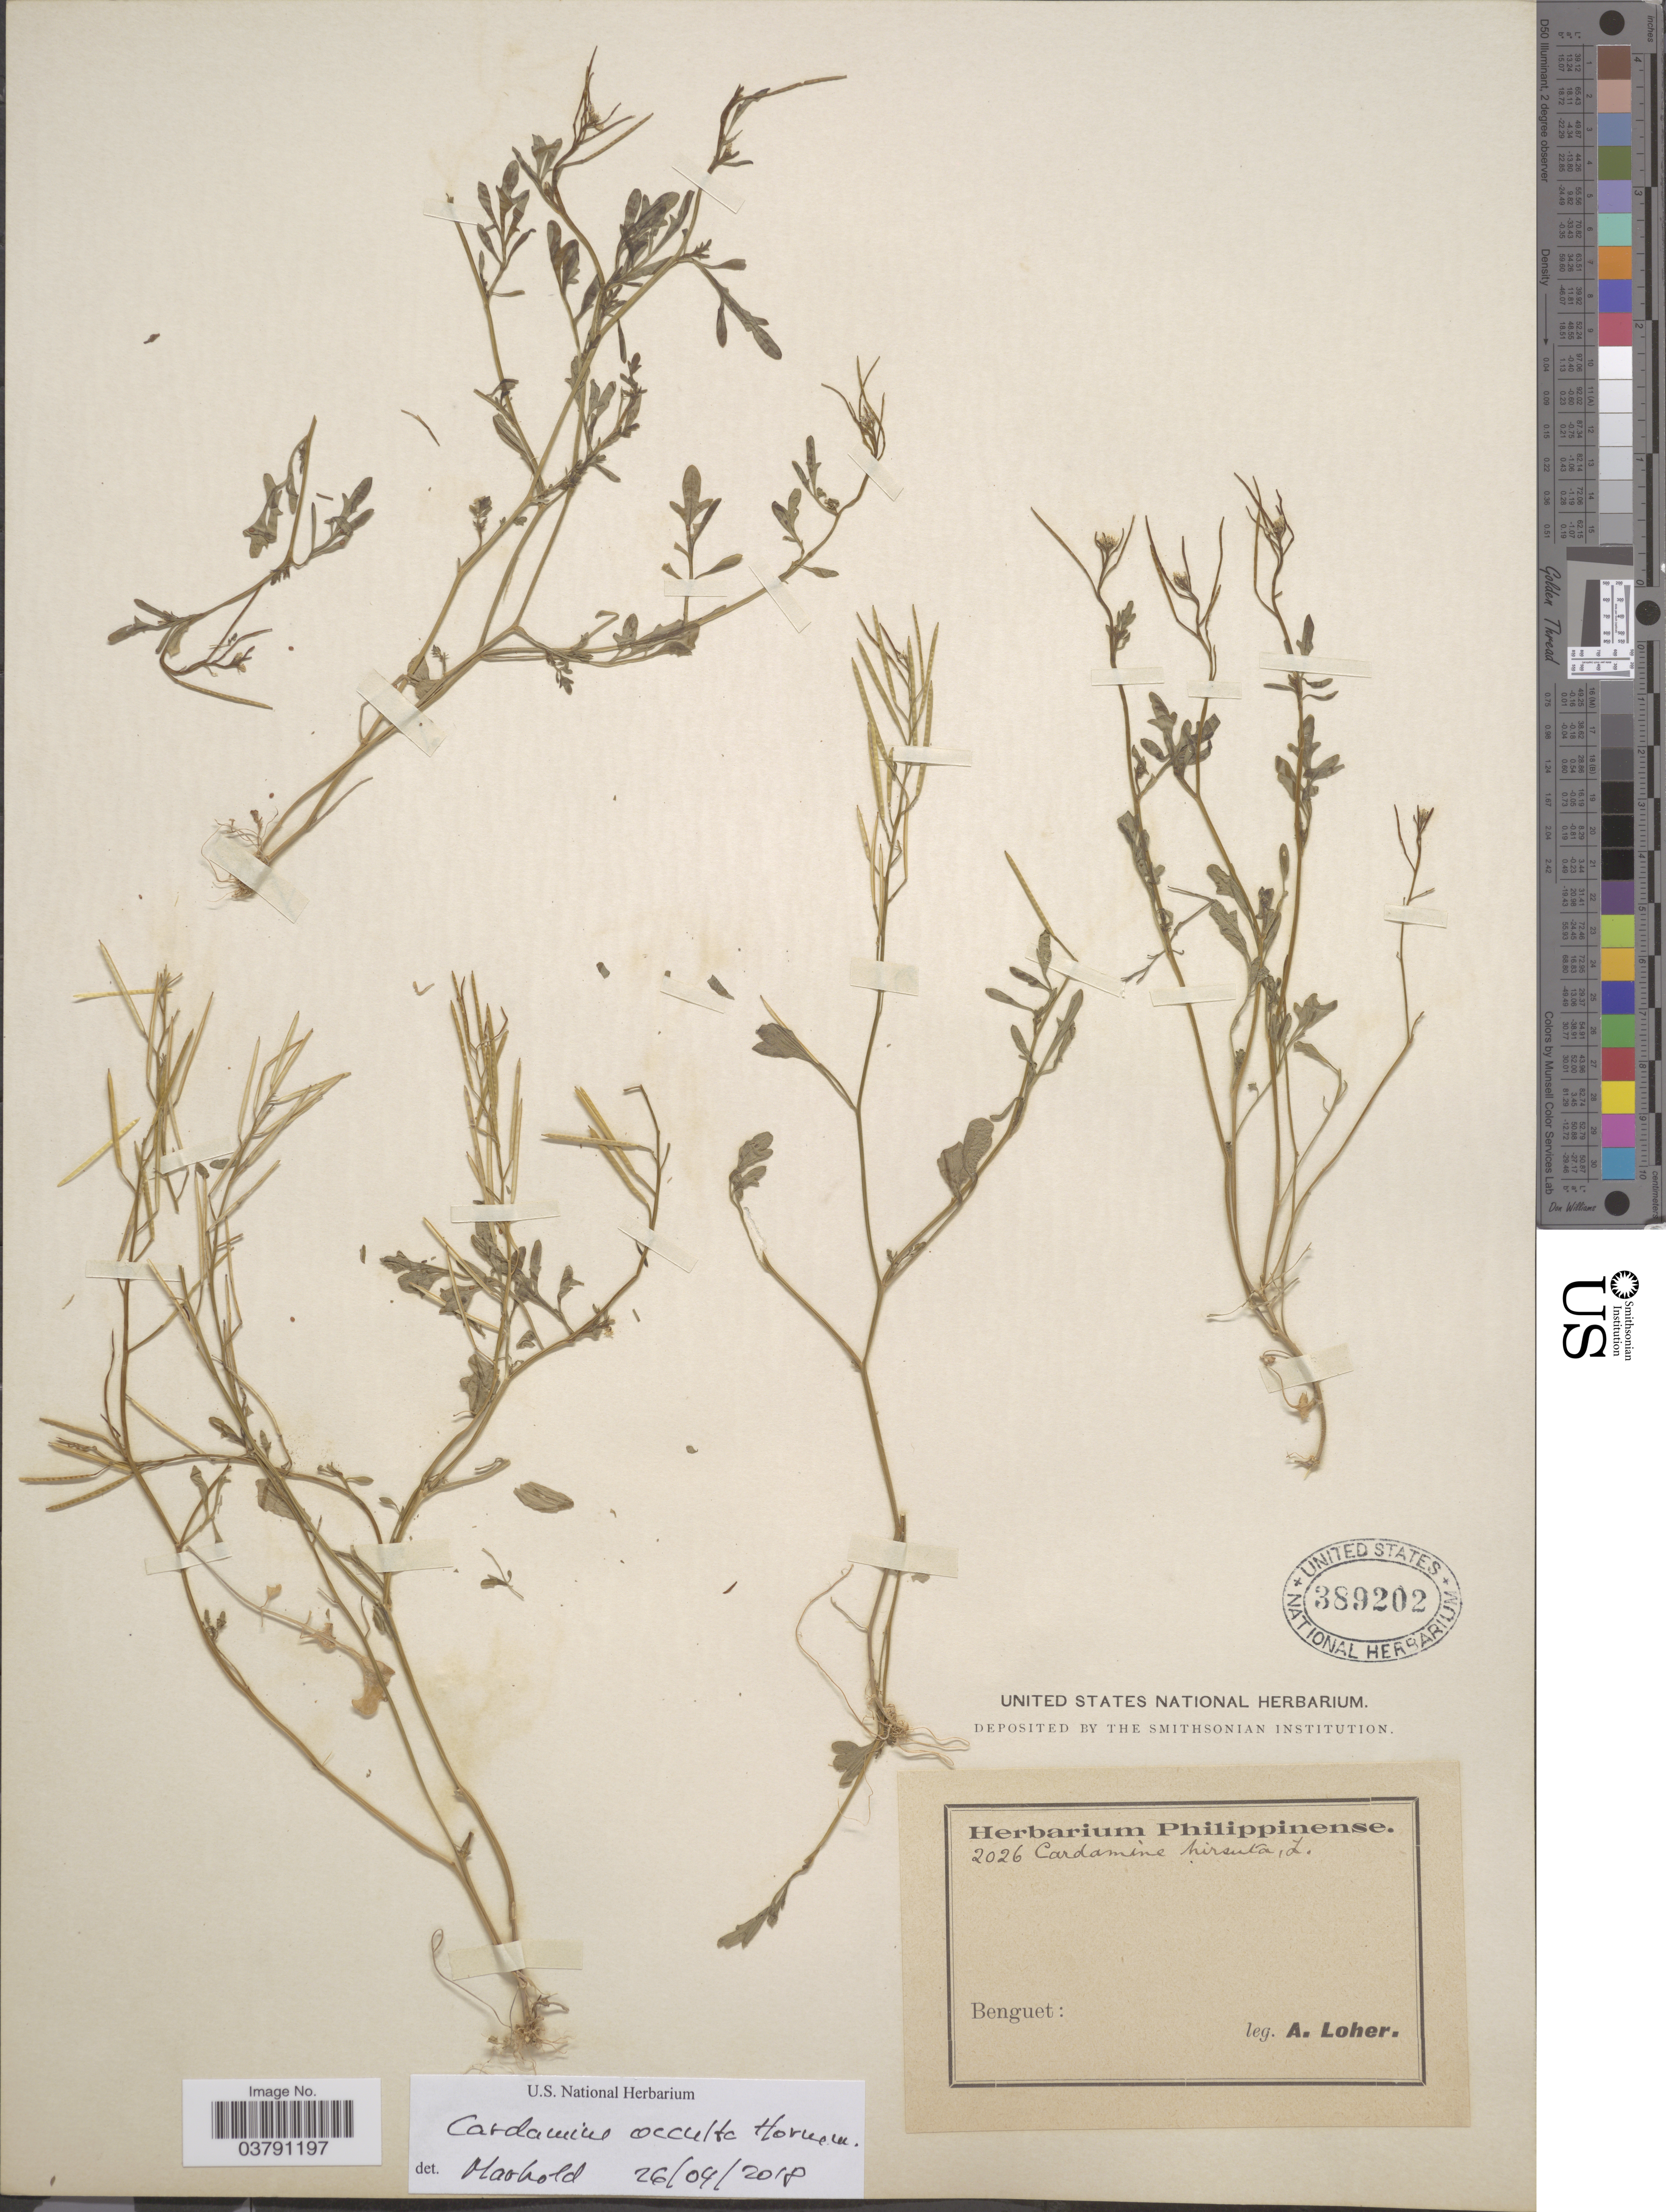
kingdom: Plantae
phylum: Tracheophyta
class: Magnoliopsida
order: Brassicales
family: Brassicaceae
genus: Cardamine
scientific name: Cardamine occulta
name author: Hornem.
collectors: A. Loher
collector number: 2026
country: Philippines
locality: Benguet.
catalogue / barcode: US 389202